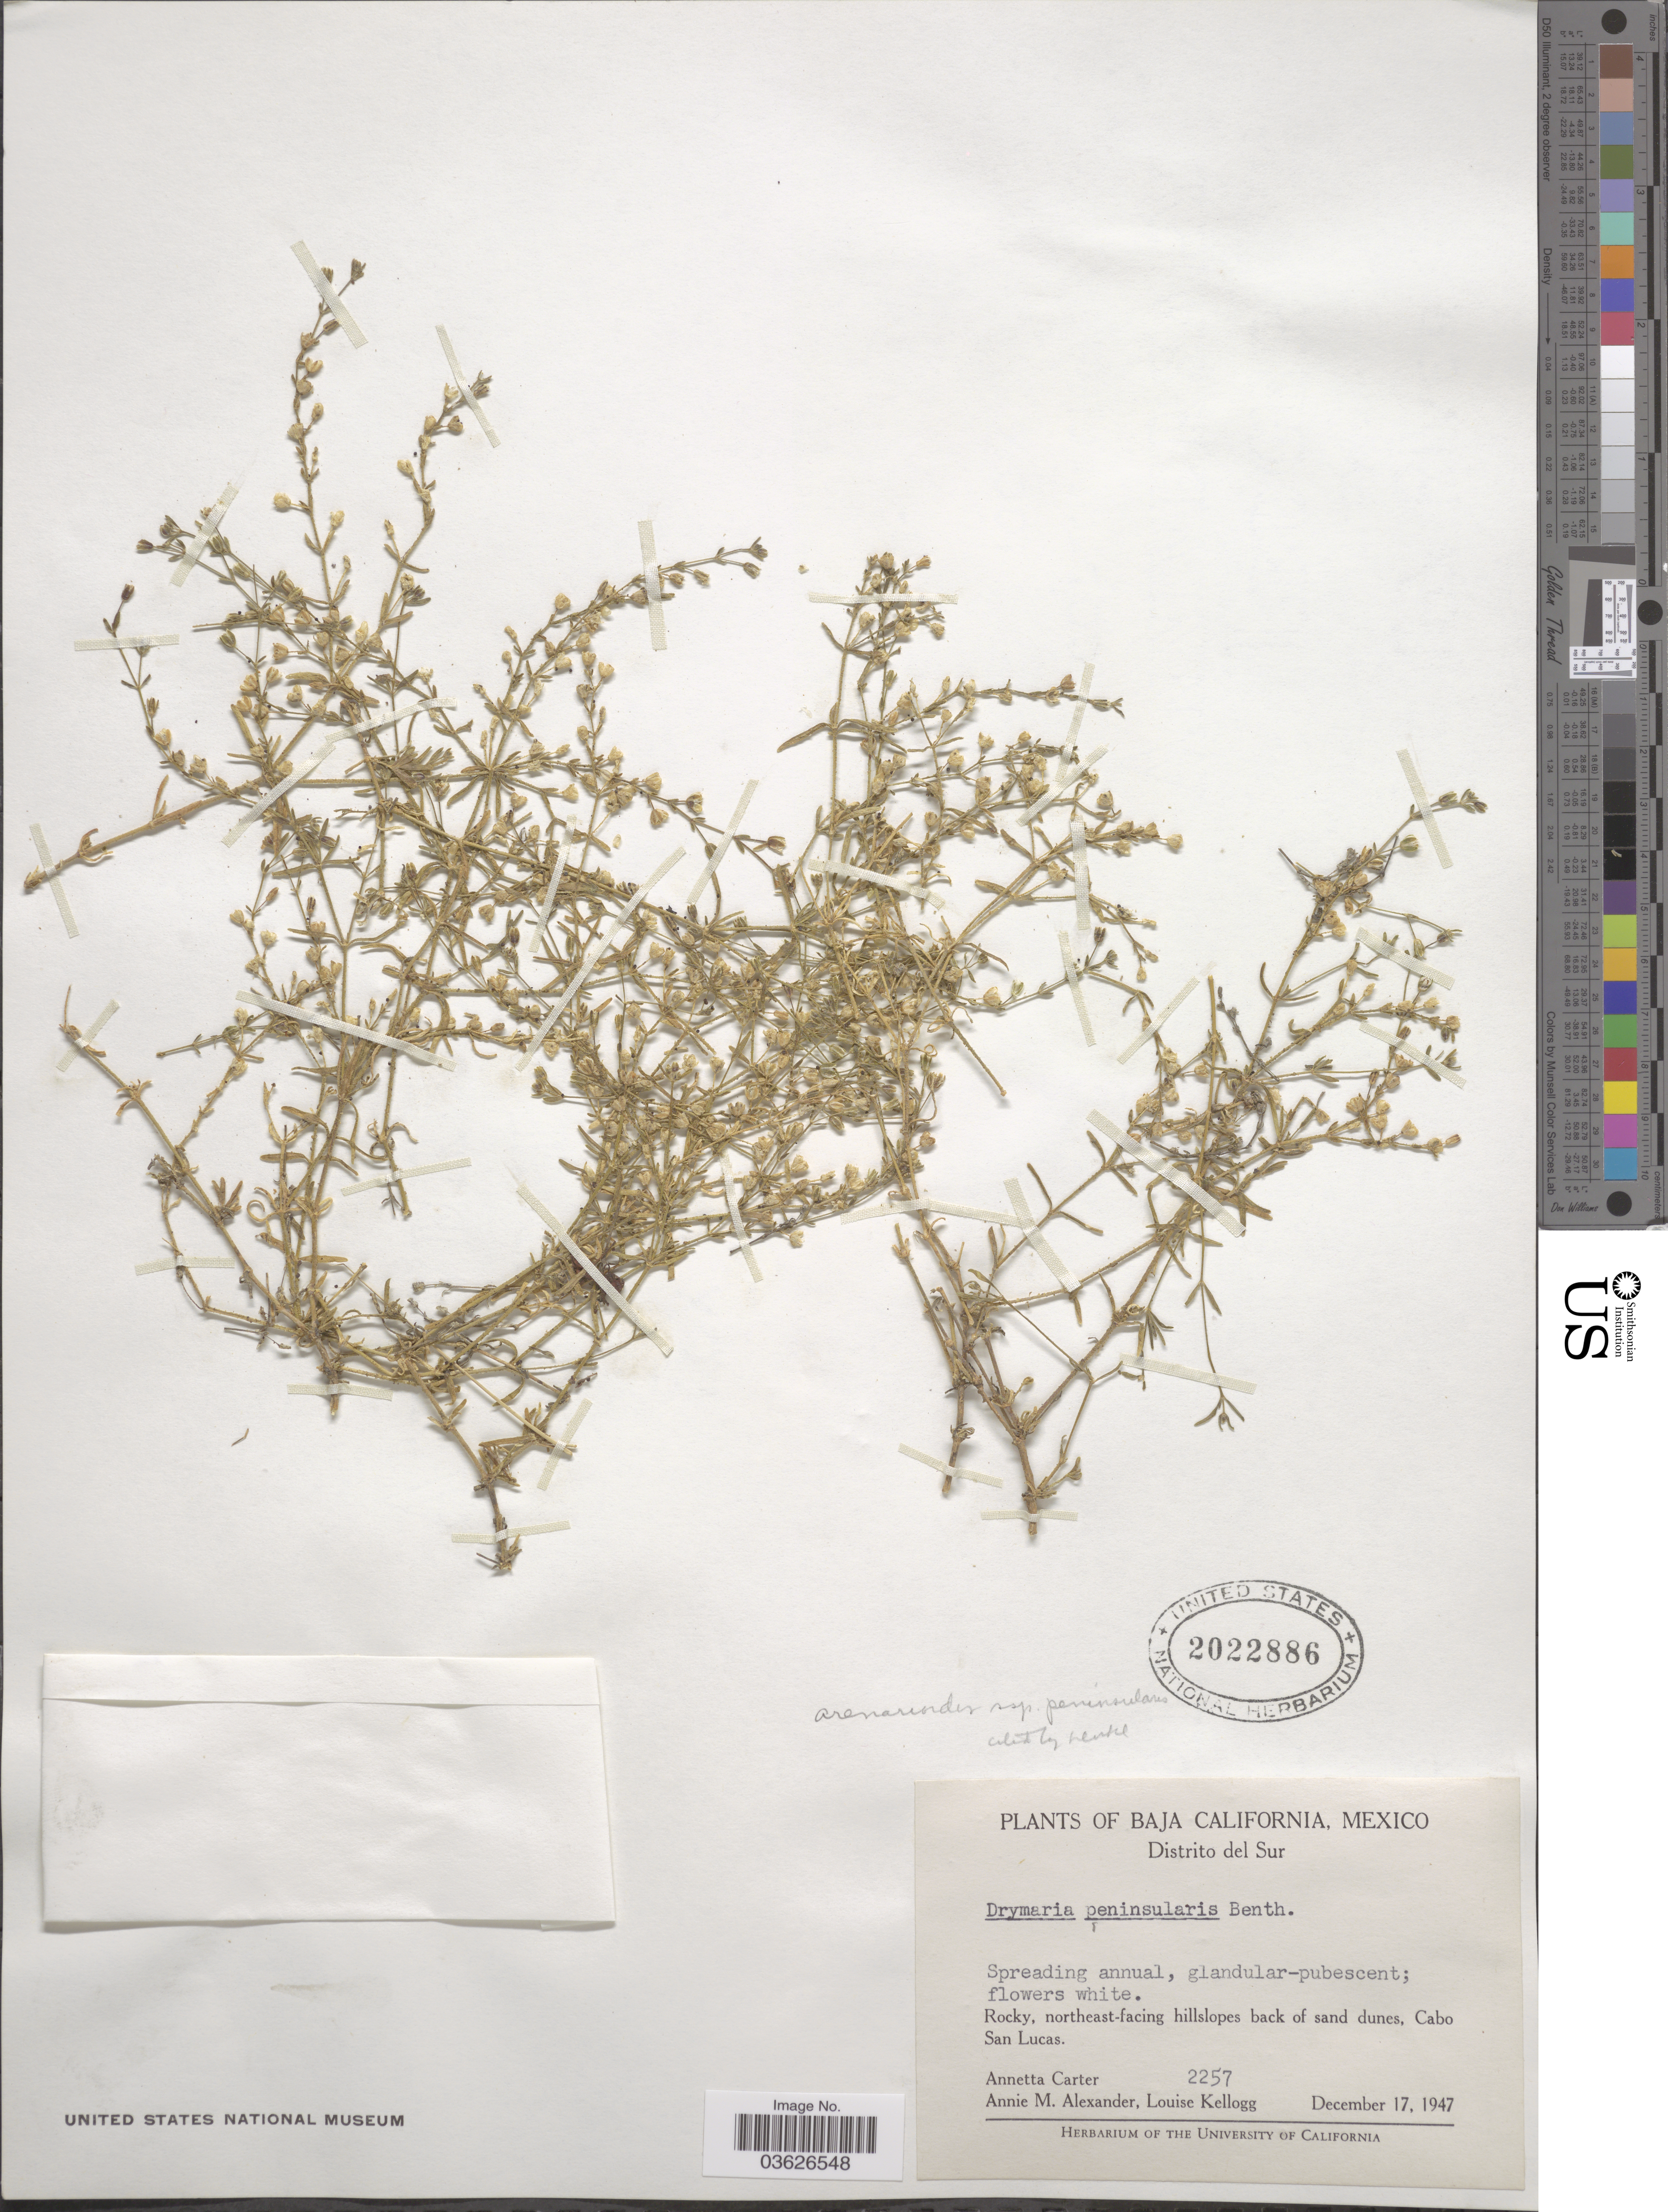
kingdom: Plantae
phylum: Tracheophyta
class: Magnoliopsida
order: Caryophyllales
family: Caryophyllaceae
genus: Drymaria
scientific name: Drymaria arenarioides subsp. peninsularis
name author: (S.F. Blake) J.A. Duke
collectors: A. Carter, A. M. Alexander & L. Kellogg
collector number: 2257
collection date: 1947-12-17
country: Mexico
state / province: Baja California Sur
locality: Distrito del Sur. Cabo San Lucas.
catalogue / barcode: US 2022886